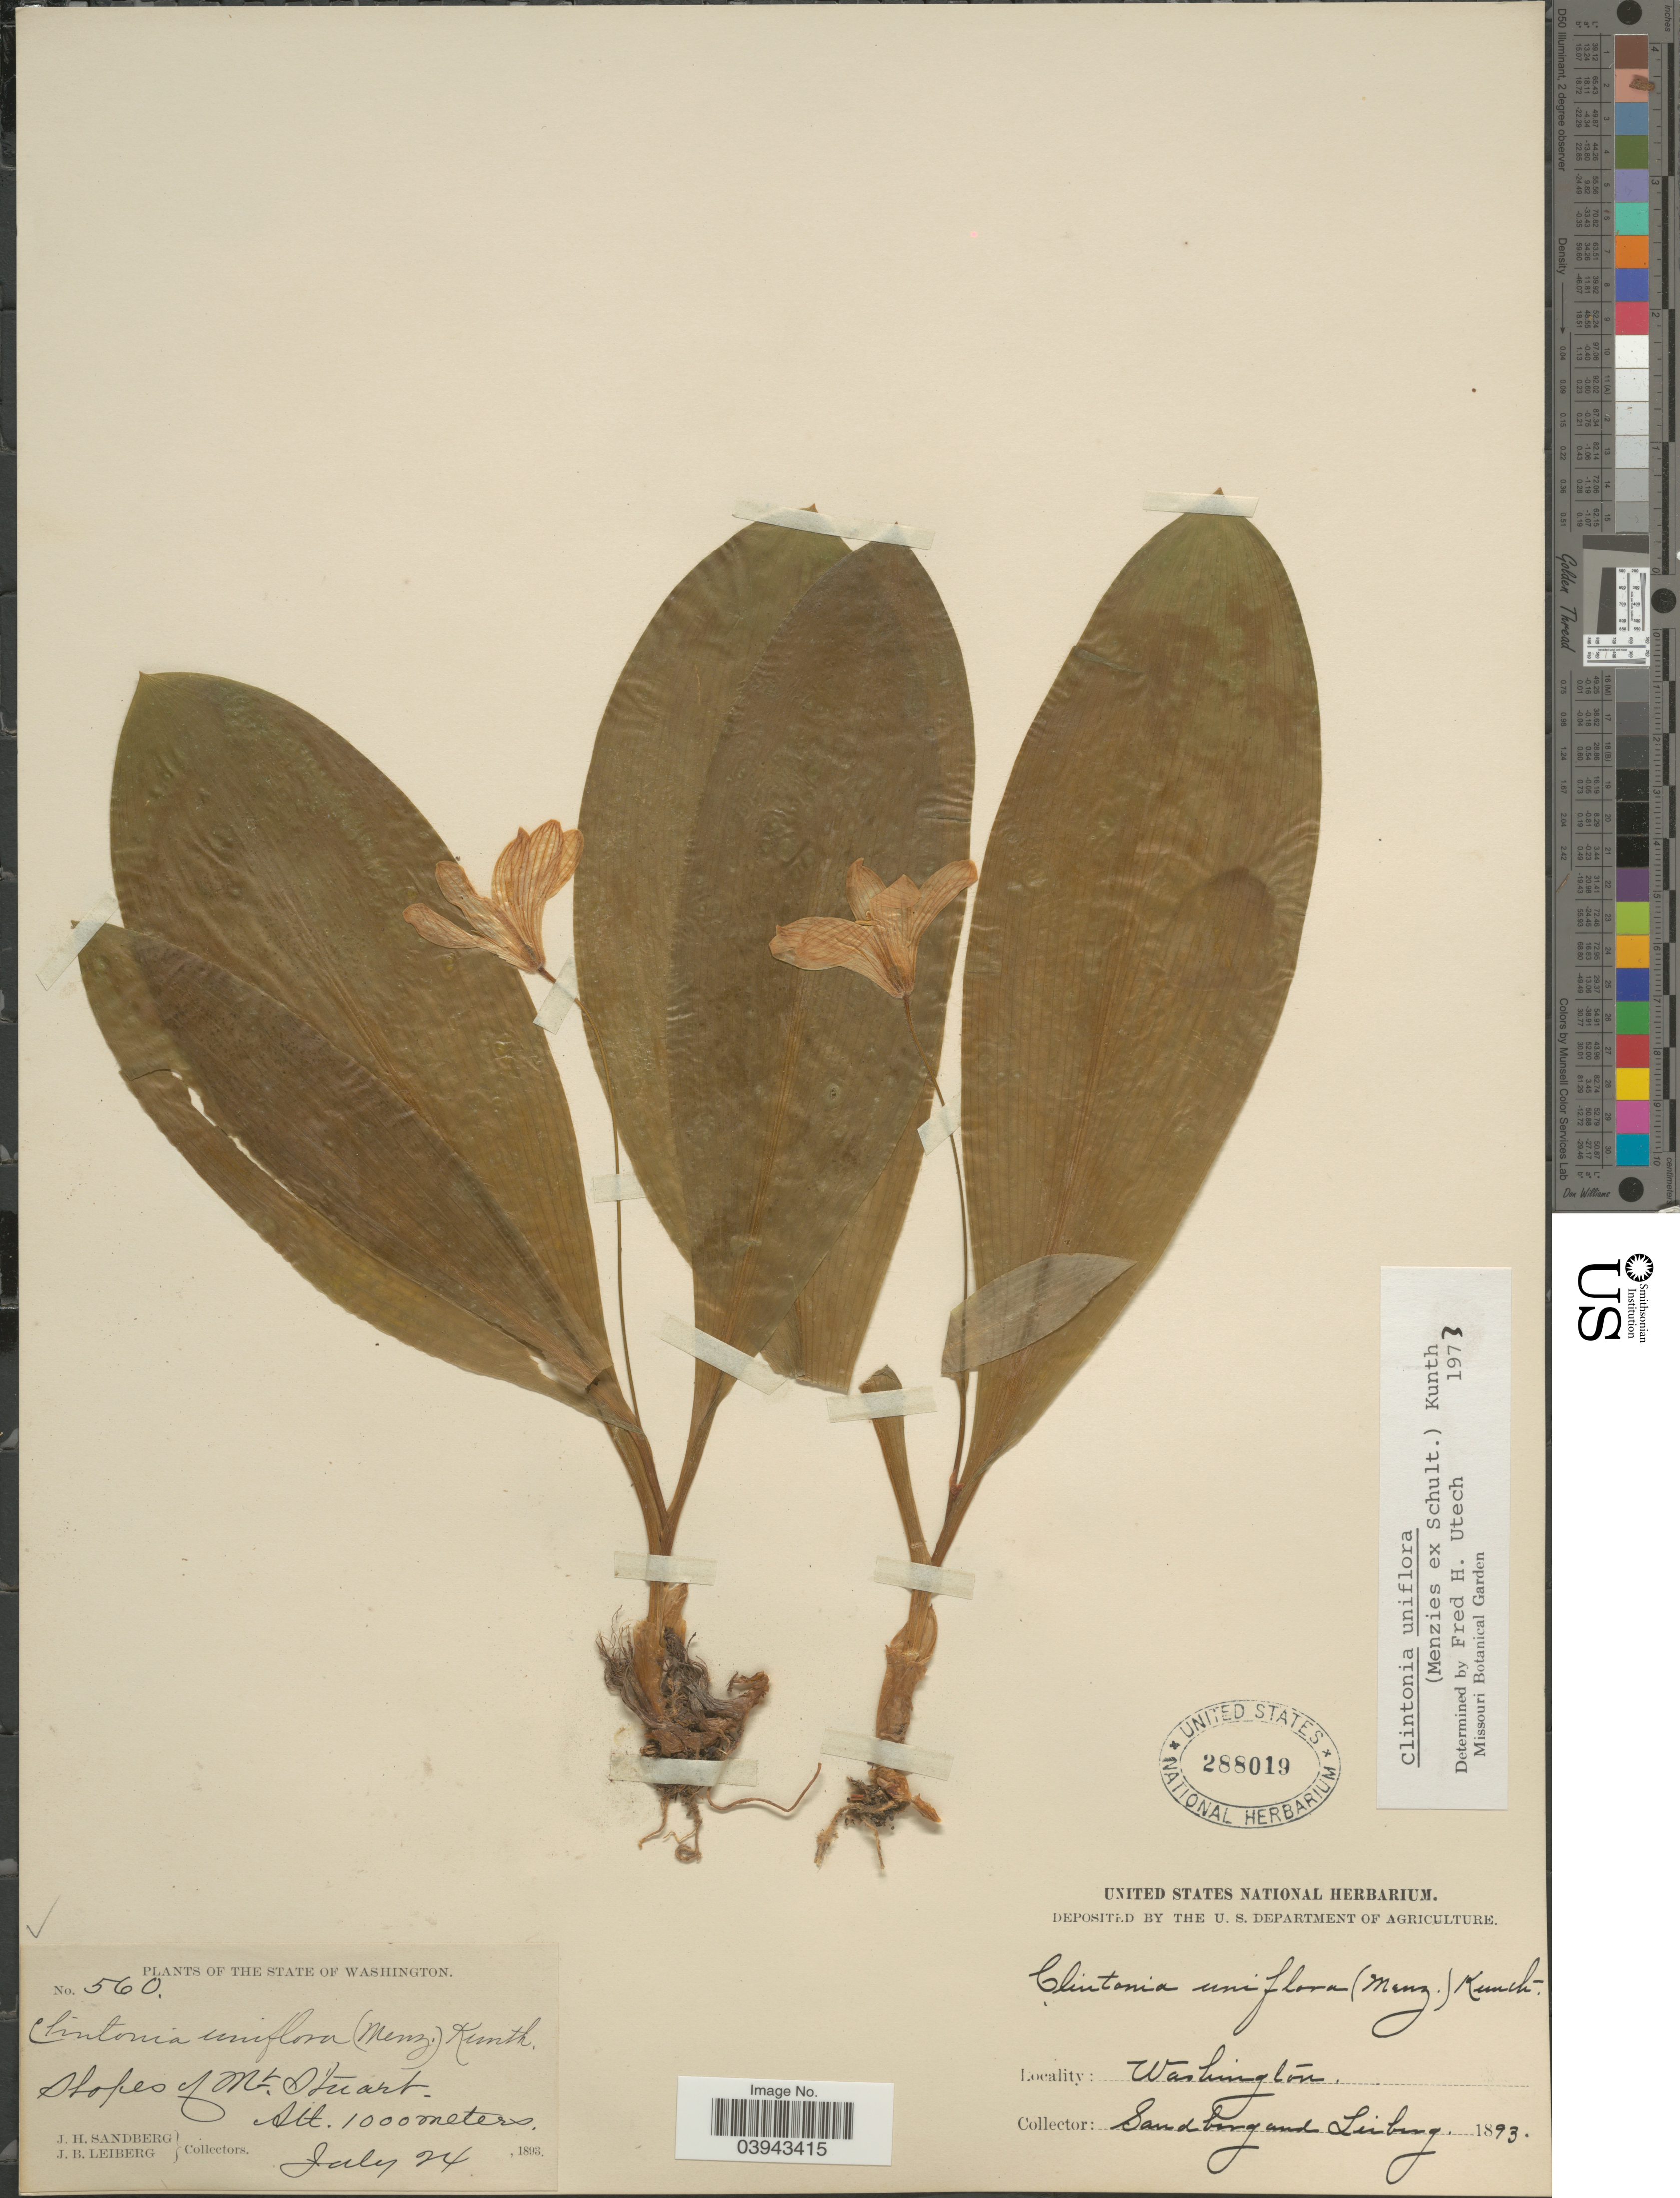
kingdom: Plantae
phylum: Tracheophyta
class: Liliopsida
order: Liliales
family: Liliaceae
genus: Clintonia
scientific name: Clintonia uniflora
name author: Kunth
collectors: J. H. Sandberg & J. B. Leiberg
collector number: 560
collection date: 1893-07-24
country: United States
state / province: Washington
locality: Slopes of Mt. Stuart.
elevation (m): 1000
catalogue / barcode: US 288019